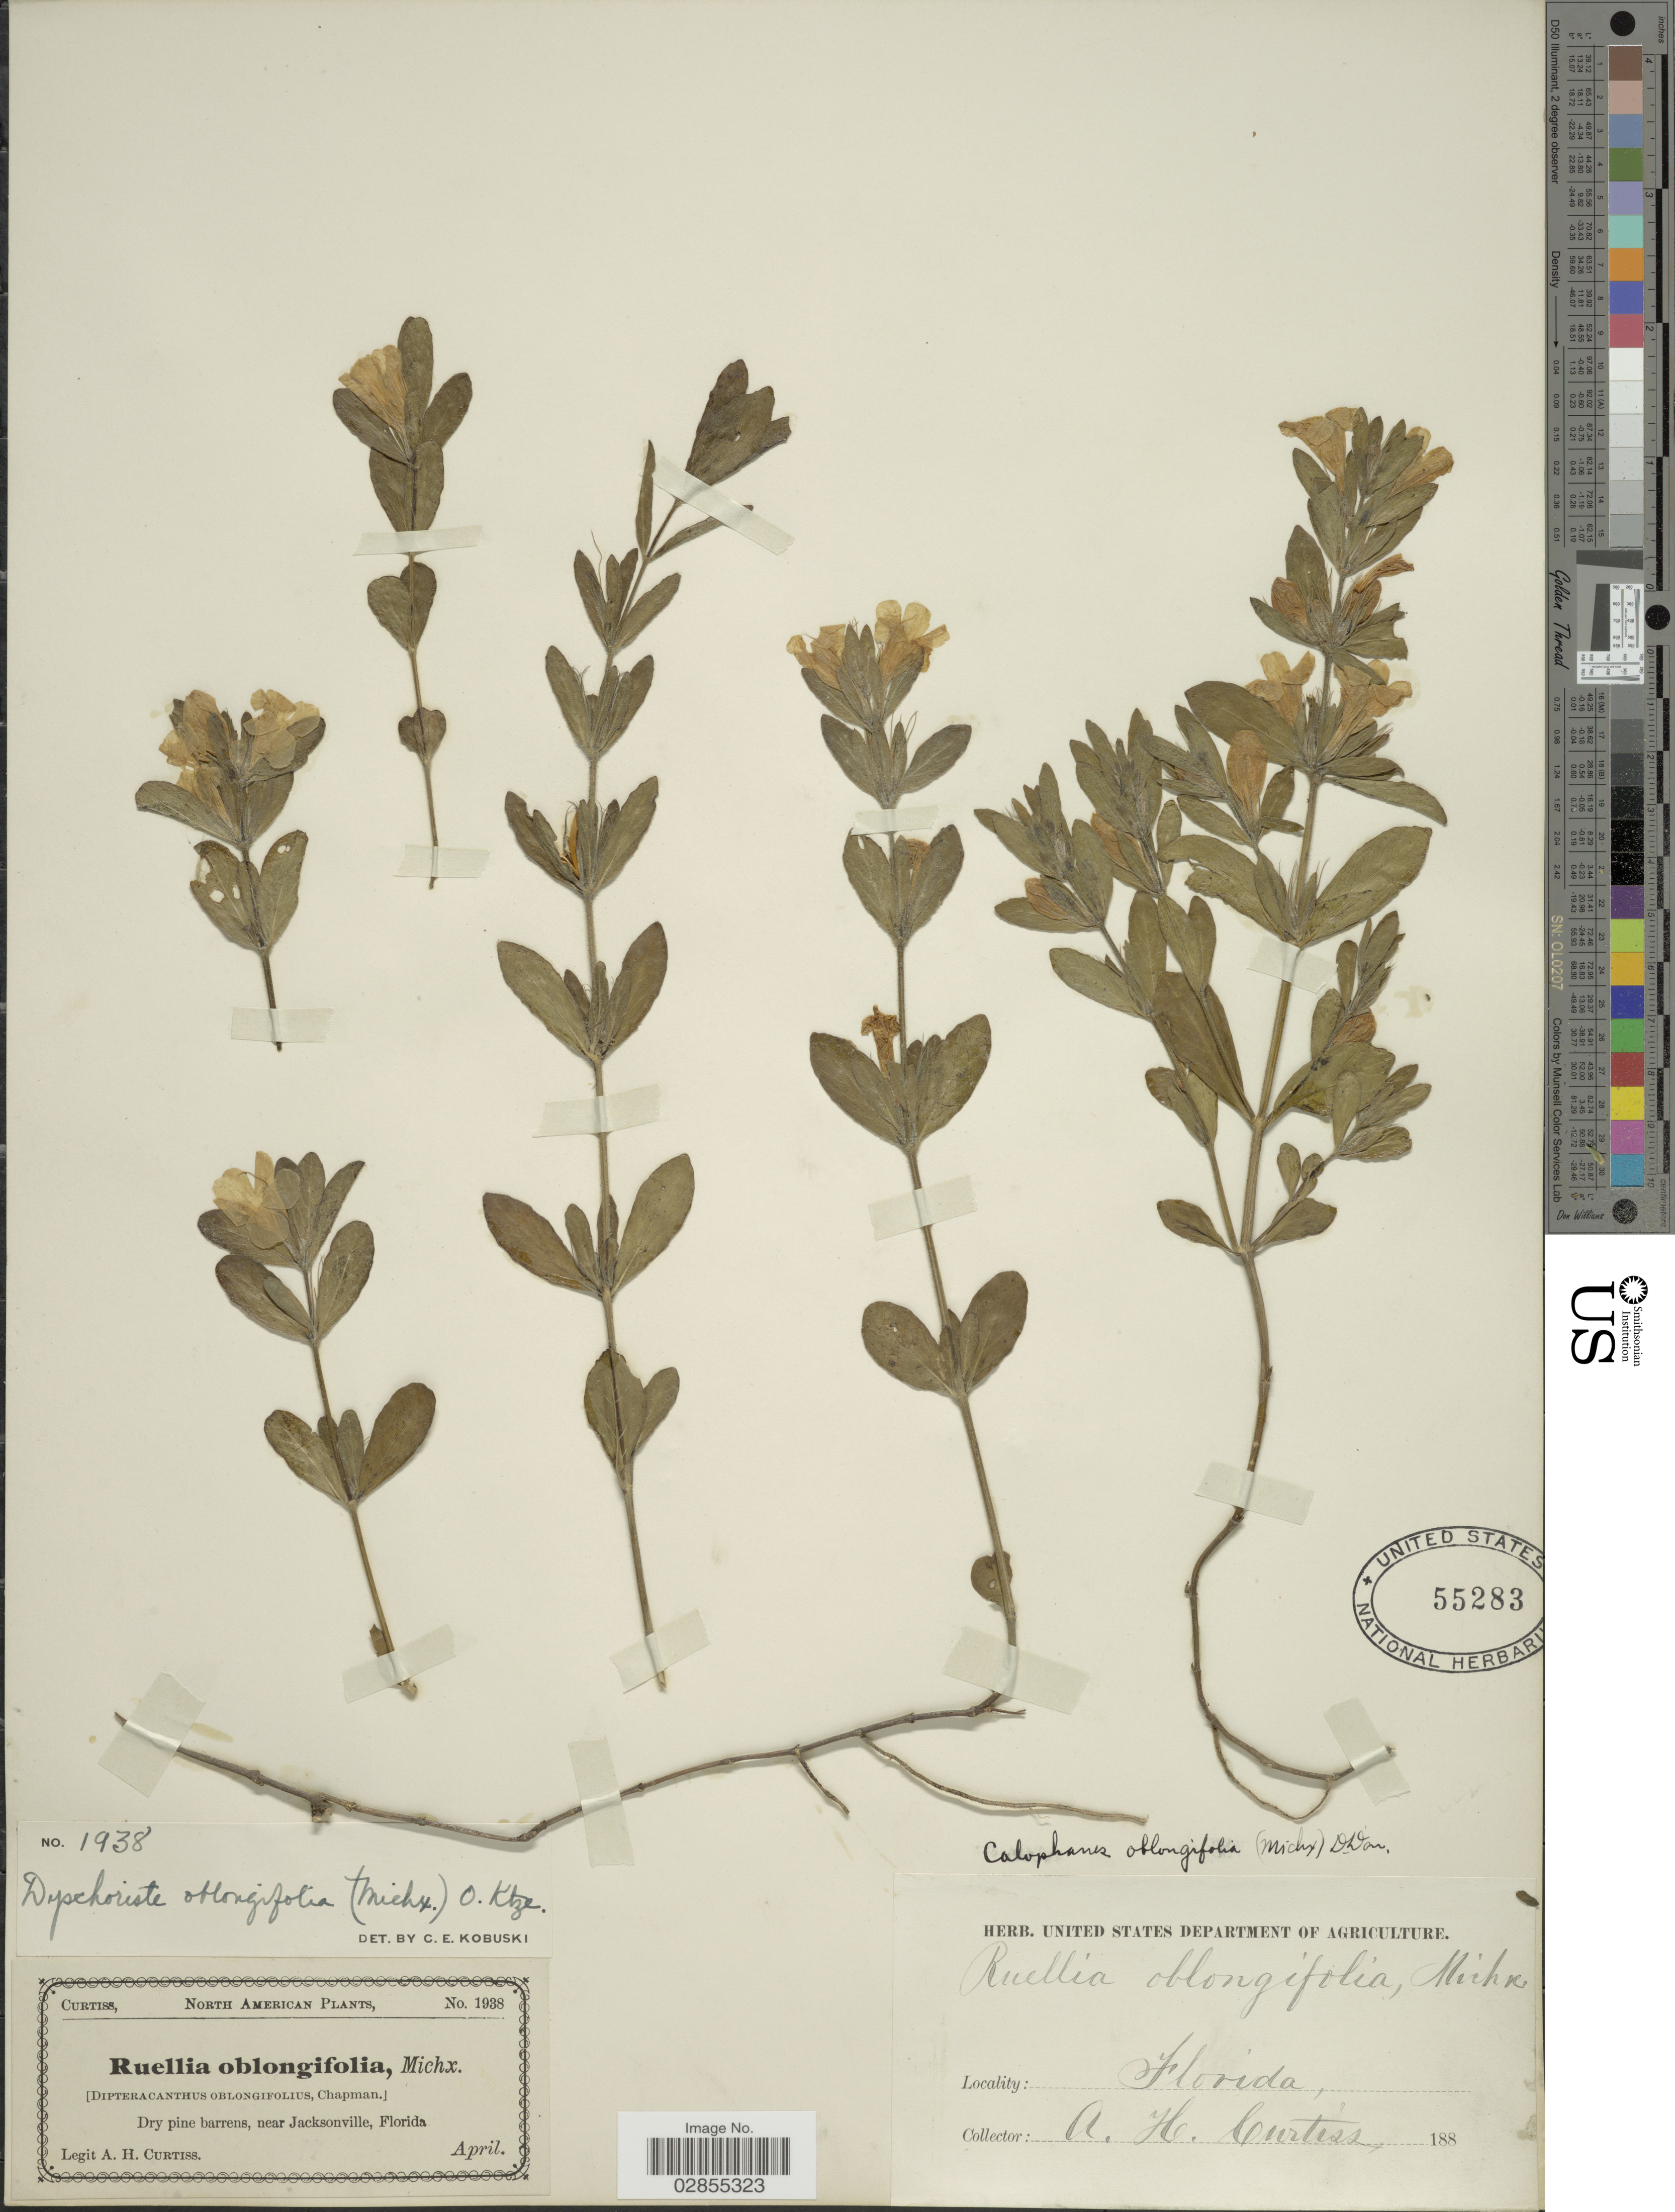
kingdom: Plantae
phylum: Tracheophyta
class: Magnoliopsida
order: Lamiales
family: Acanthaceae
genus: Dyschoriste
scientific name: Dyschoriste oblongifolia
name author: (Michx.) Kuntze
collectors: A. H. Curtiss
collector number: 1938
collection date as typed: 188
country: United States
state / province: Florida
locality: Dry pine barrens, near Jacksonville.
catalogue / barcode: US 55283